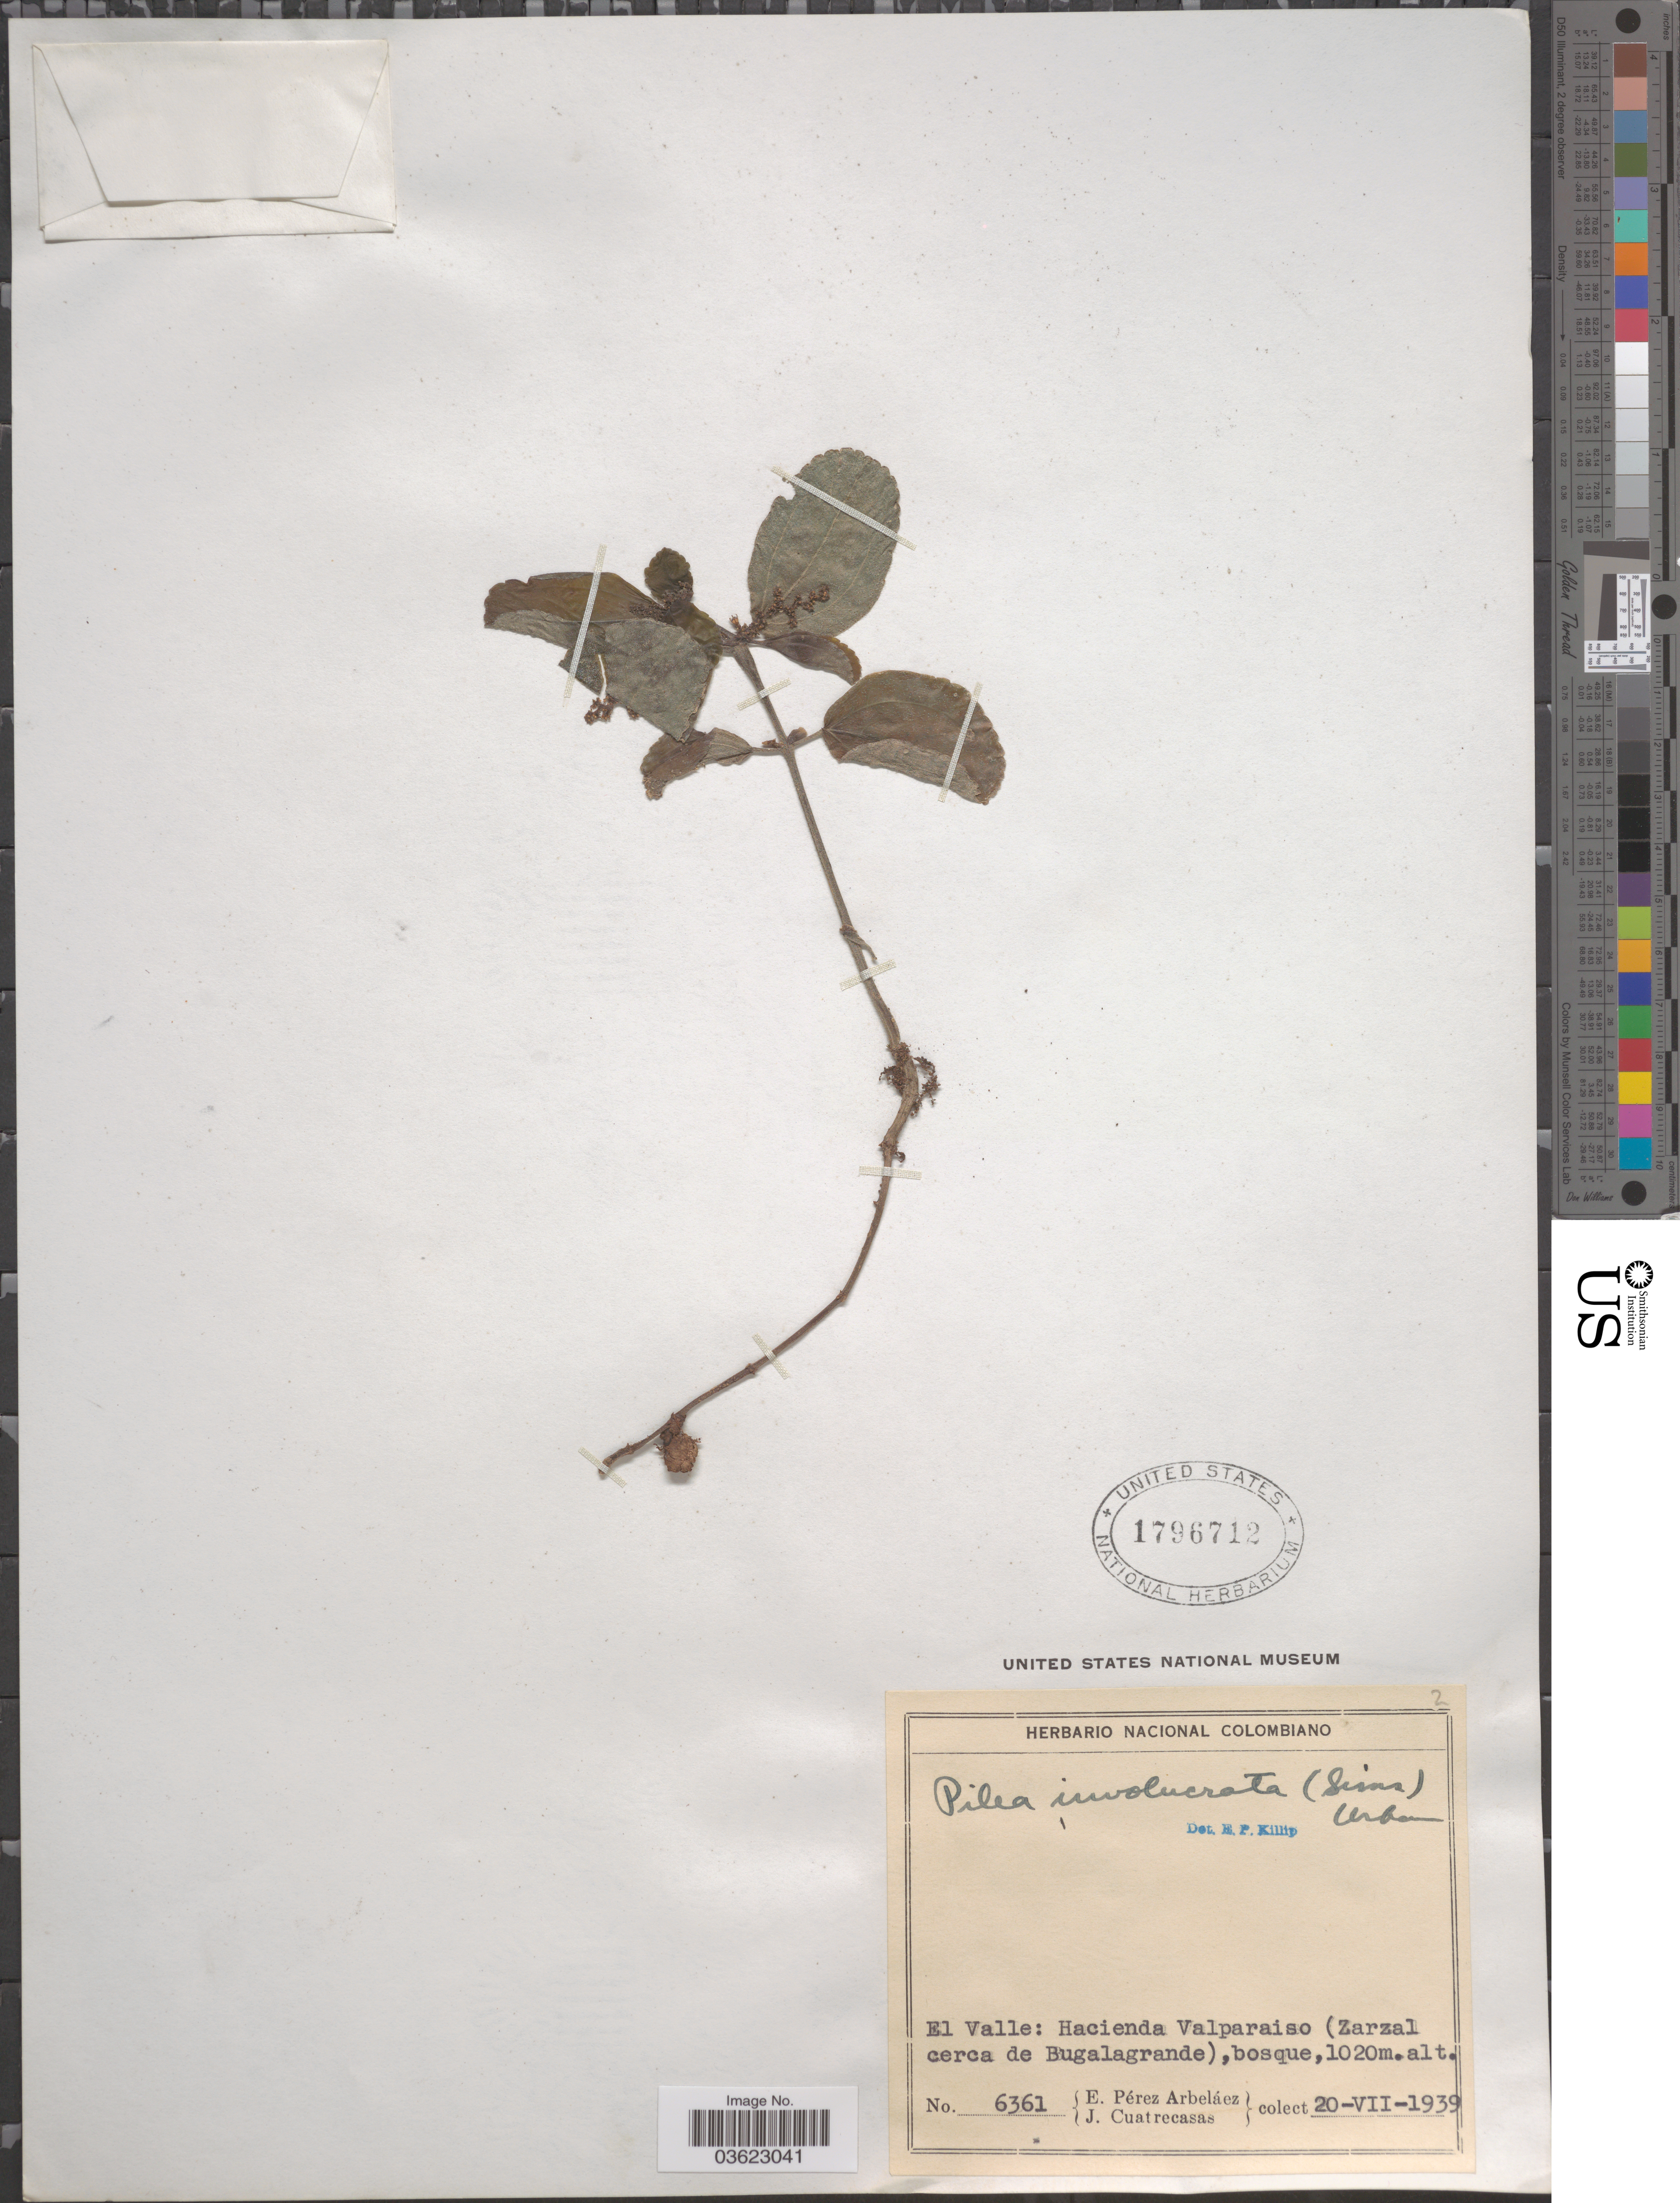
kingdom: Plantae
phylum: Tracheophyta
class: Magnoliopsida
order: Rosales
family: Urticaceae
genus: Pilea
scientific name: Pilea involucrata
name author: Urb.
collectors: E. Pérez Arbeláez & J. Cuatrecasas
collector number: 6361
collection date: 1939-07-20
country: Colombia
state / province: Valle del Cauca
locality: El Valle: Hacienda Valparaiso (Zarzal cerca de Bugalagrande).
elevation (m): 1020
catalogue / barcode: US 1796712